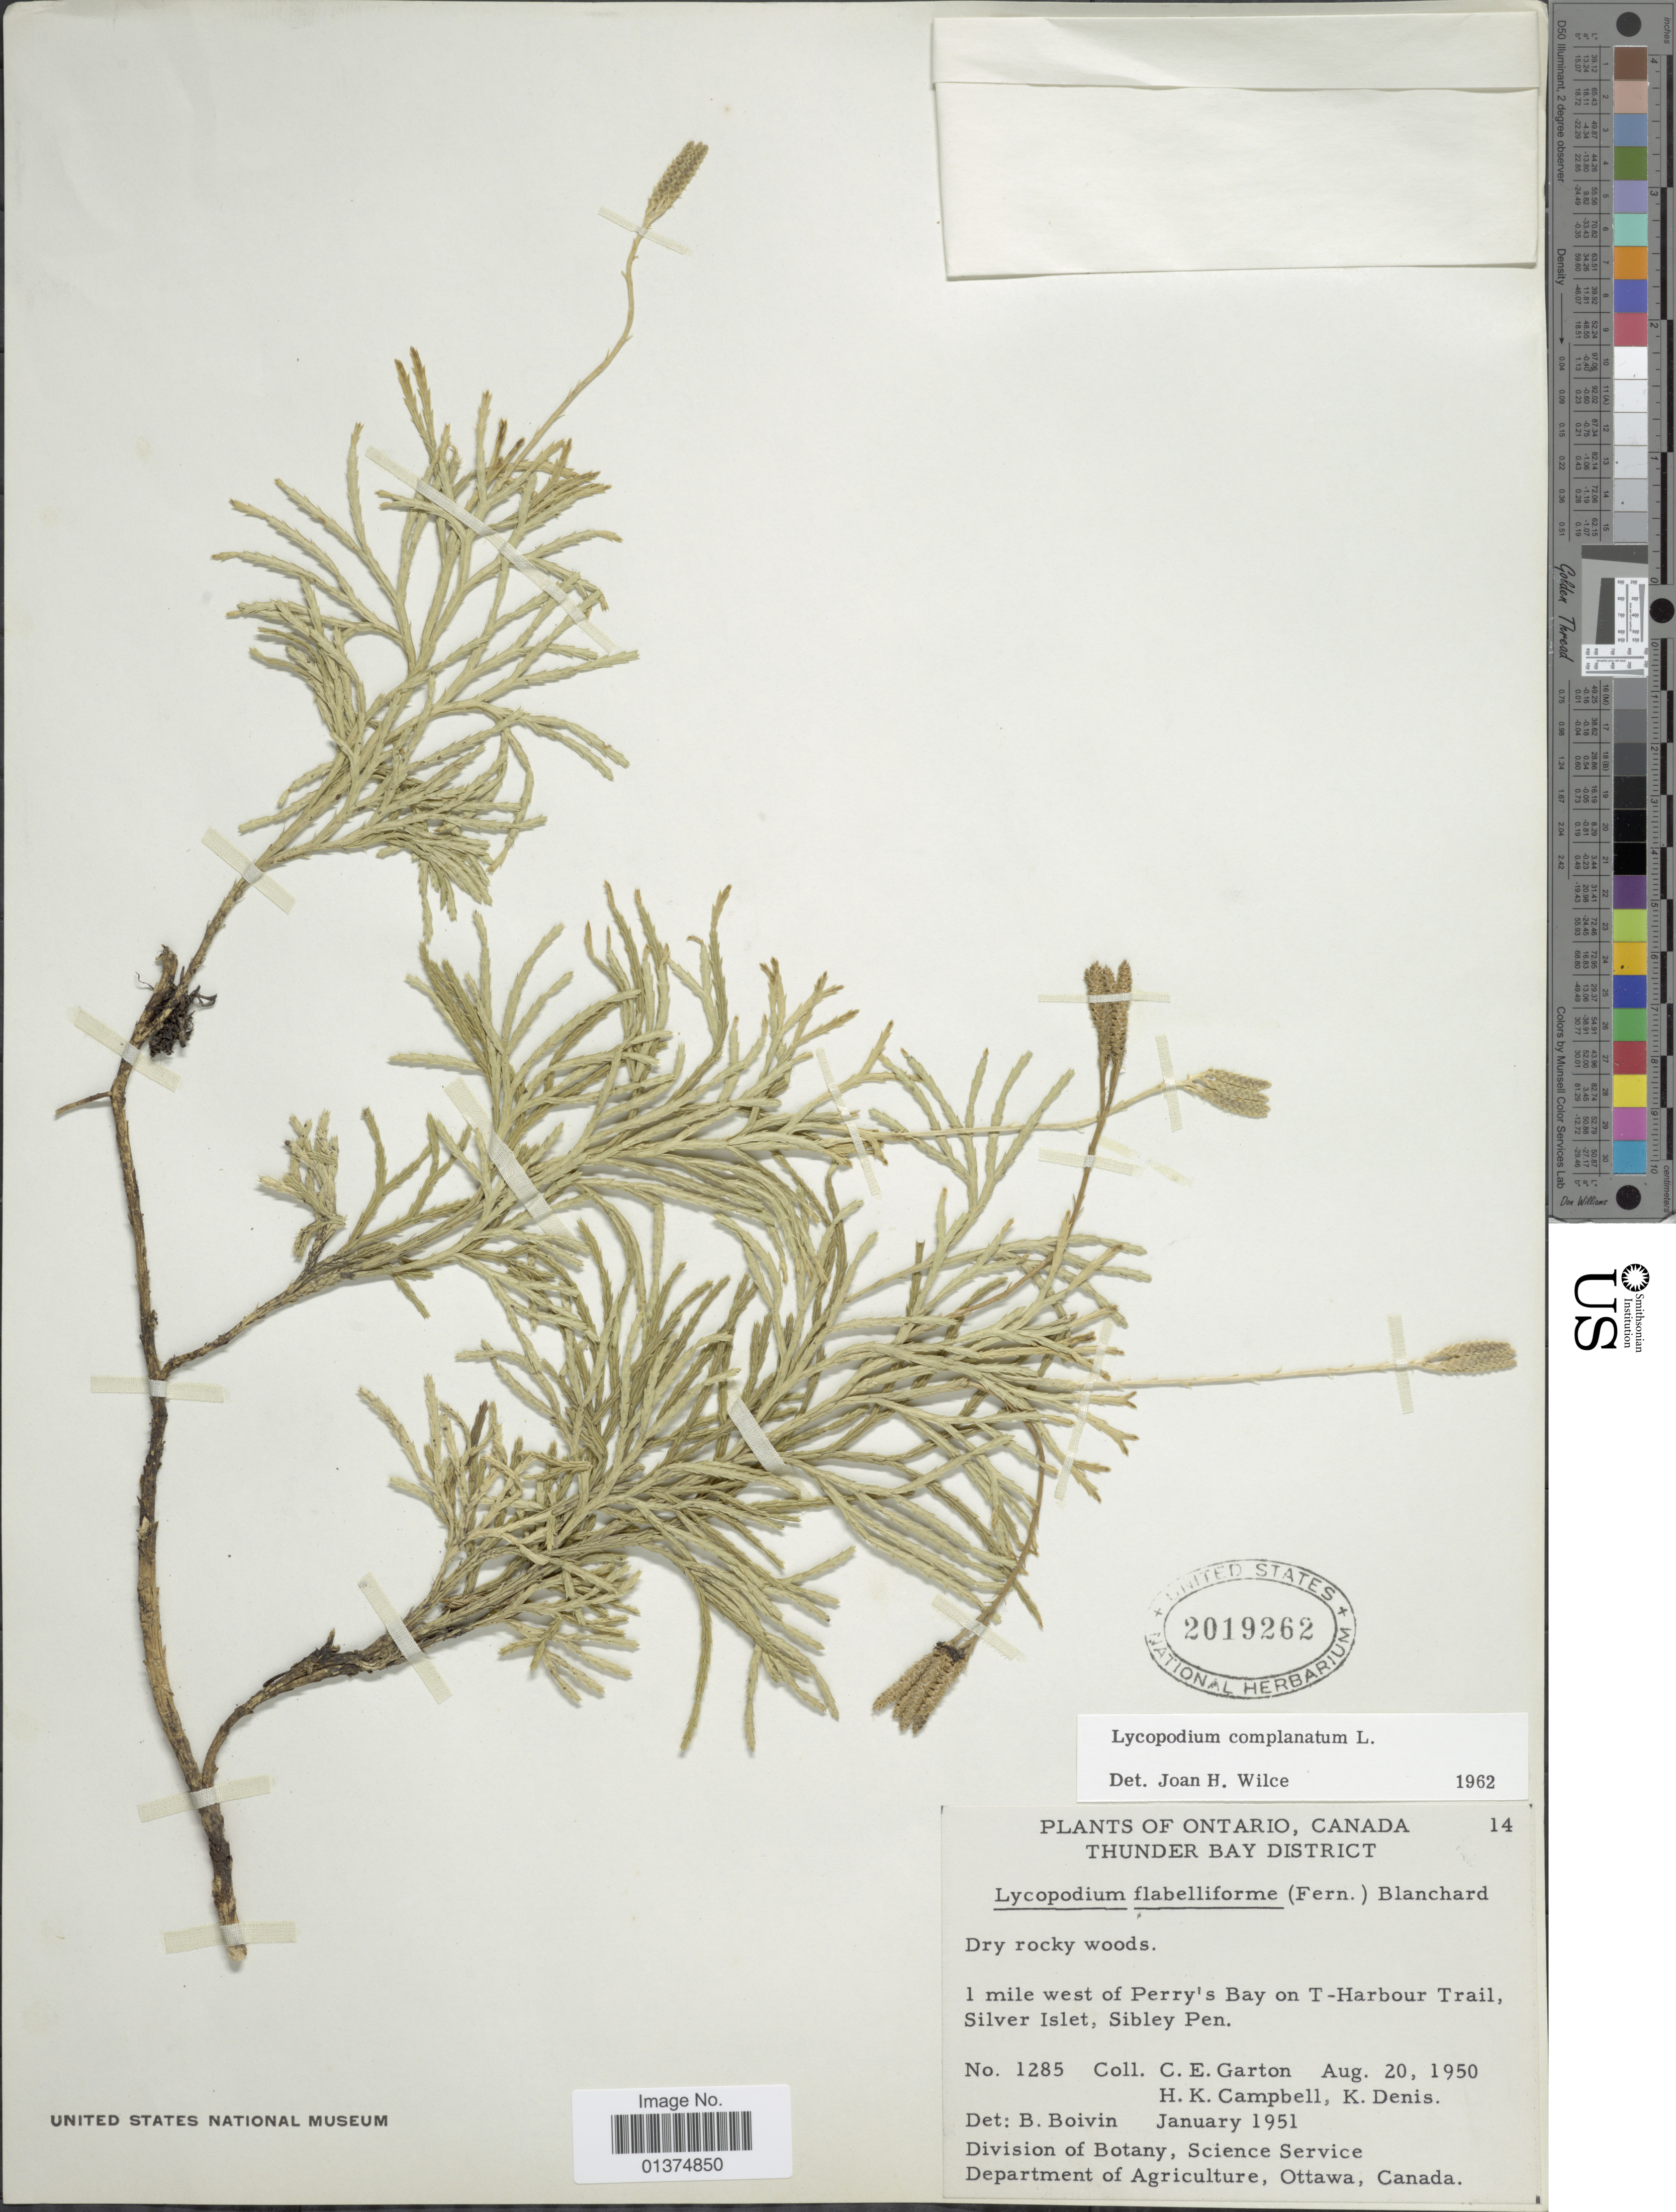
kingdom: Plantae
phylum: Tracheophyta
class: Lycopodiopsida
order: Lycopodiales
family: Lycopodiaceae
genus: Diphasiastrum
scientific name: Diphasiastrum complanatum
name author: (L.) Holub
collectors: C. E. Garton, H. K. Campbell & K. Denis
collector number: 1285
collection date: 1950-09-20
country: Canada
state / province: Ontario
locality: Thunder Bay District, 1 mile west of Perry's Bay on T-Harbour Trail, Silver islet, Sibey Pen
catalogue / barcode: US 2019262